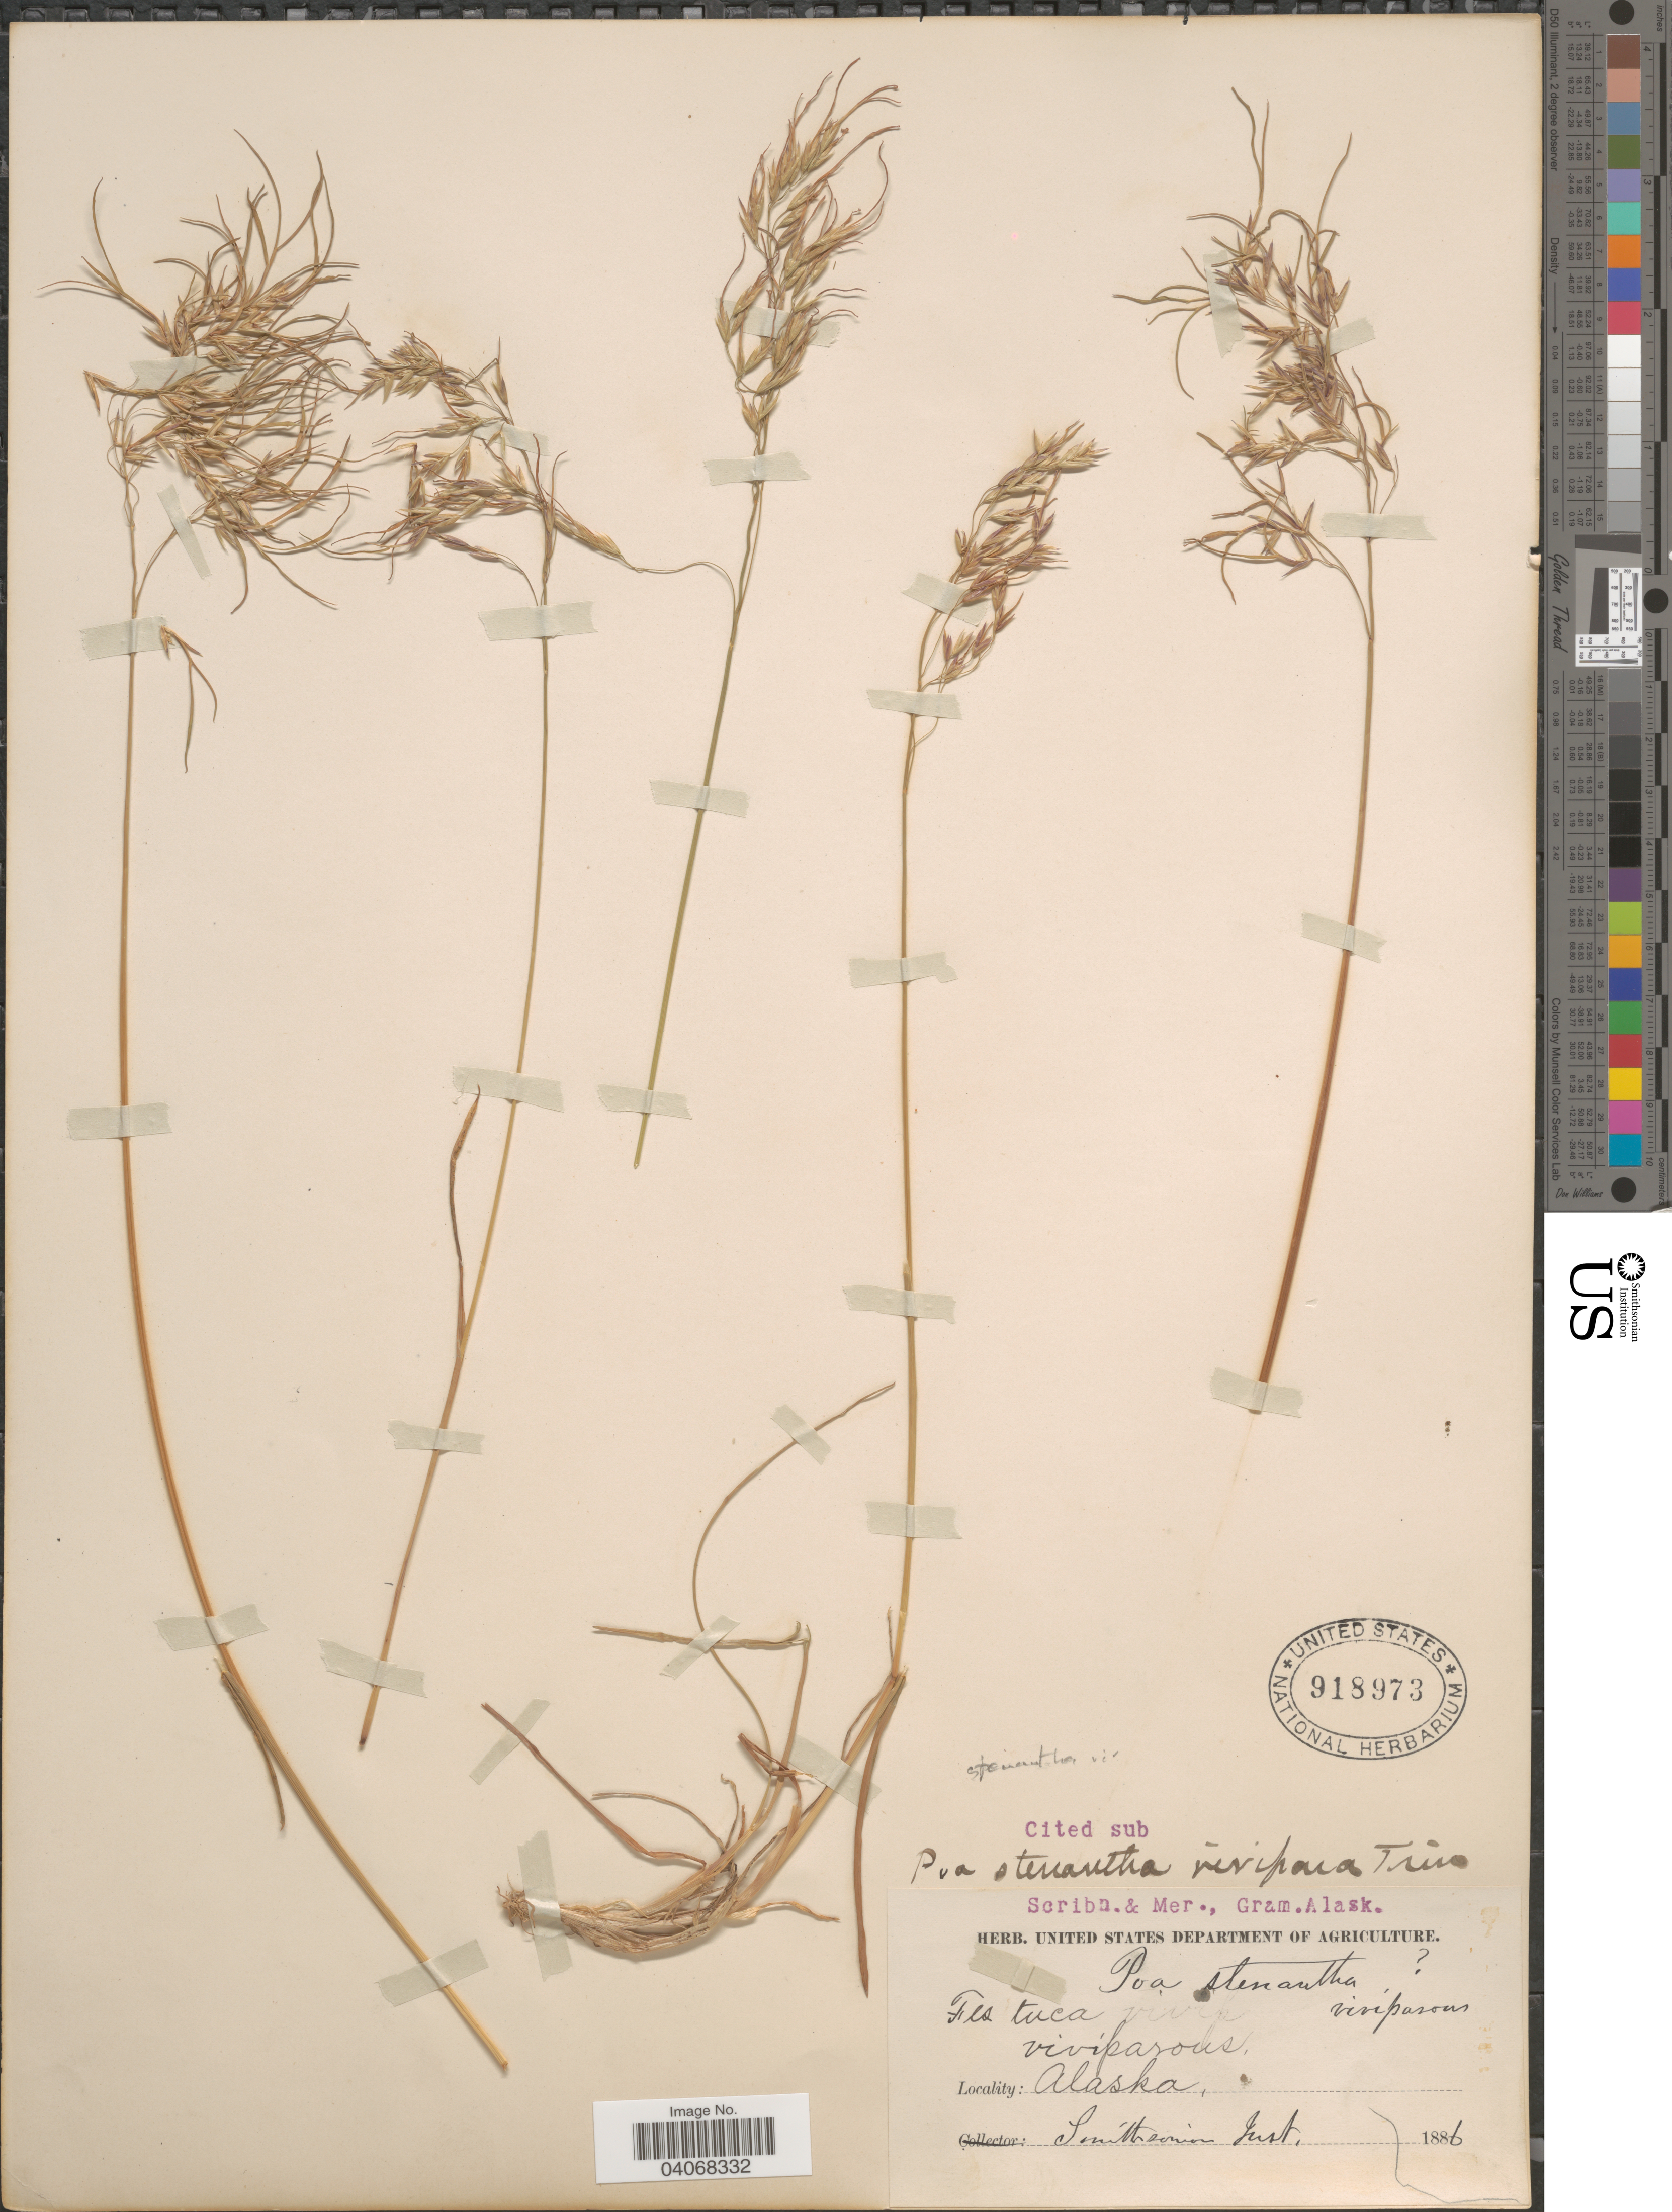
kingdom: Plantae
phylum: Tracheophyta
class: Liliopsida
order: Poales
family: Poaceae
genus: Poa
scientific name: Poa stenantha var. vivipara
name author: Trin.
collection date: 1886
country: United States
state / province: Alaska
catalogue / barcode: US 918973